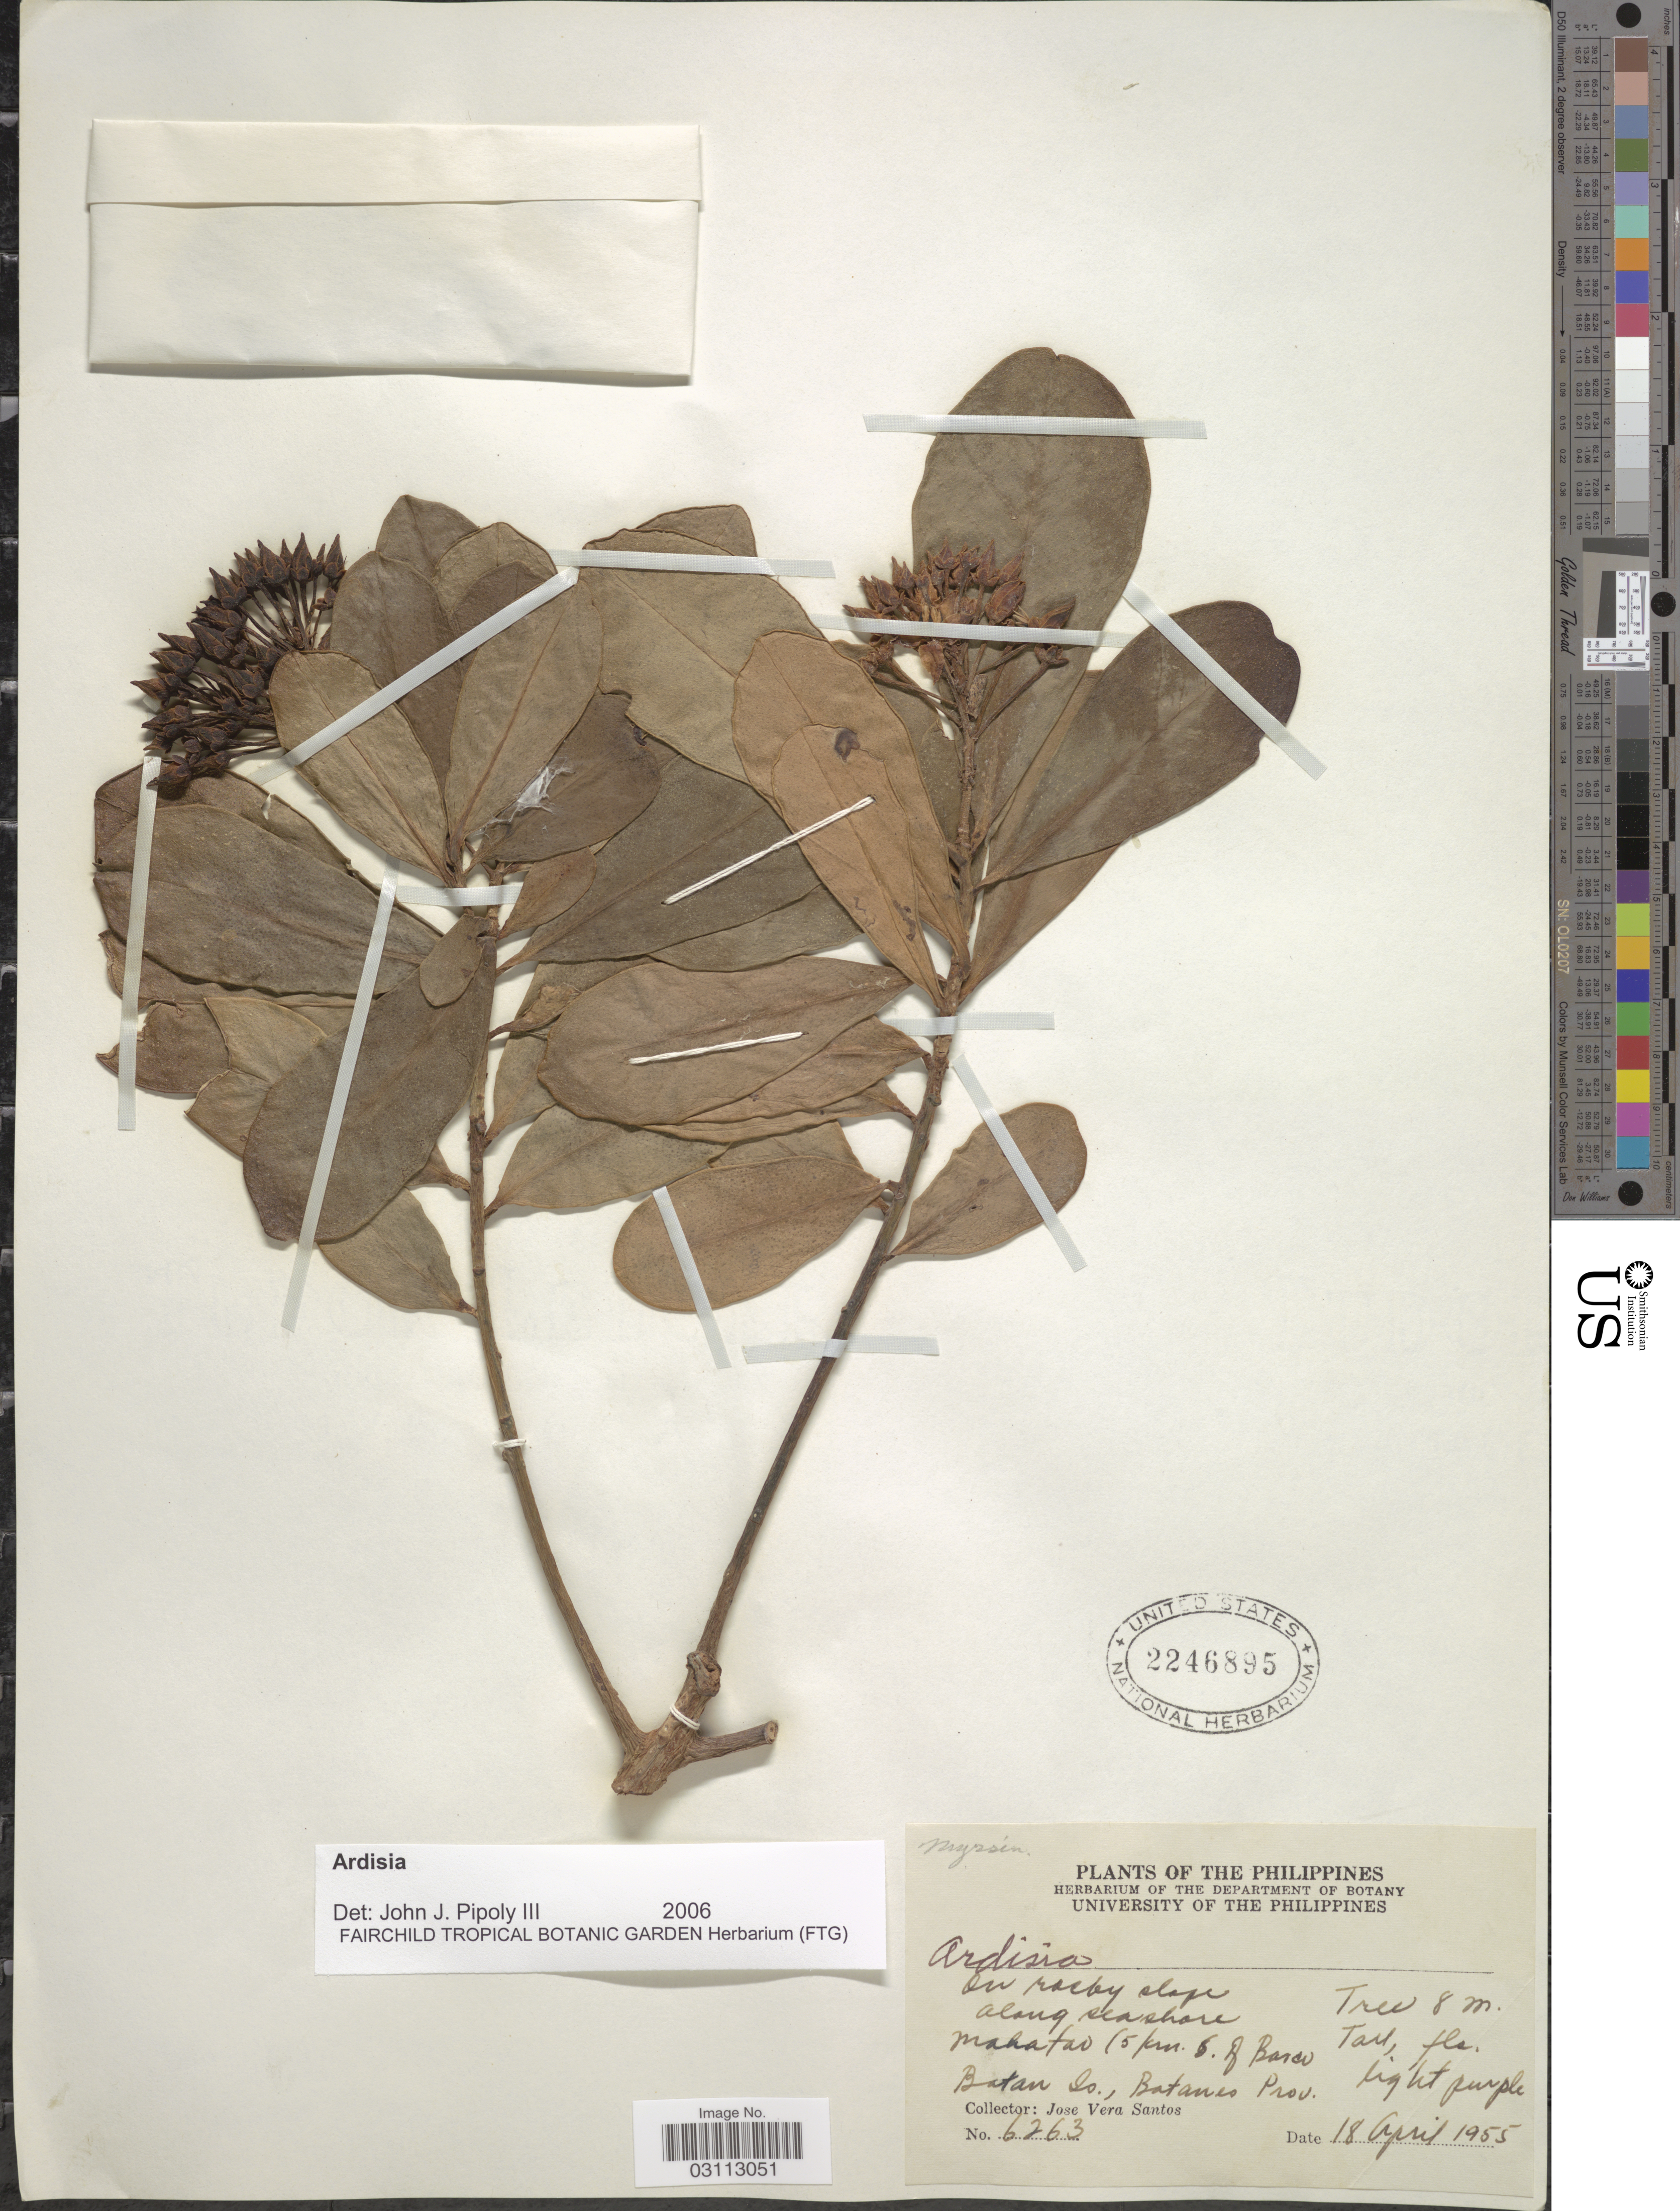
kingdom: Plantae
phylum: Tracheophyta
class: Magnoliopsida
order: Ericales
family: Primulaceae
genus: Ardisia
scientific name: Ardisia sp.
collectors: J. V. Santos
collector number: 6263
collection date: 1955-04-18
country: Philippines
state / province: Cagayan Valley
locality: On rocky slope along seashore Mahatao (5 km. S. of Basco) Batan Is., Batanes Prov.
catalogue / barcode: US 2246895